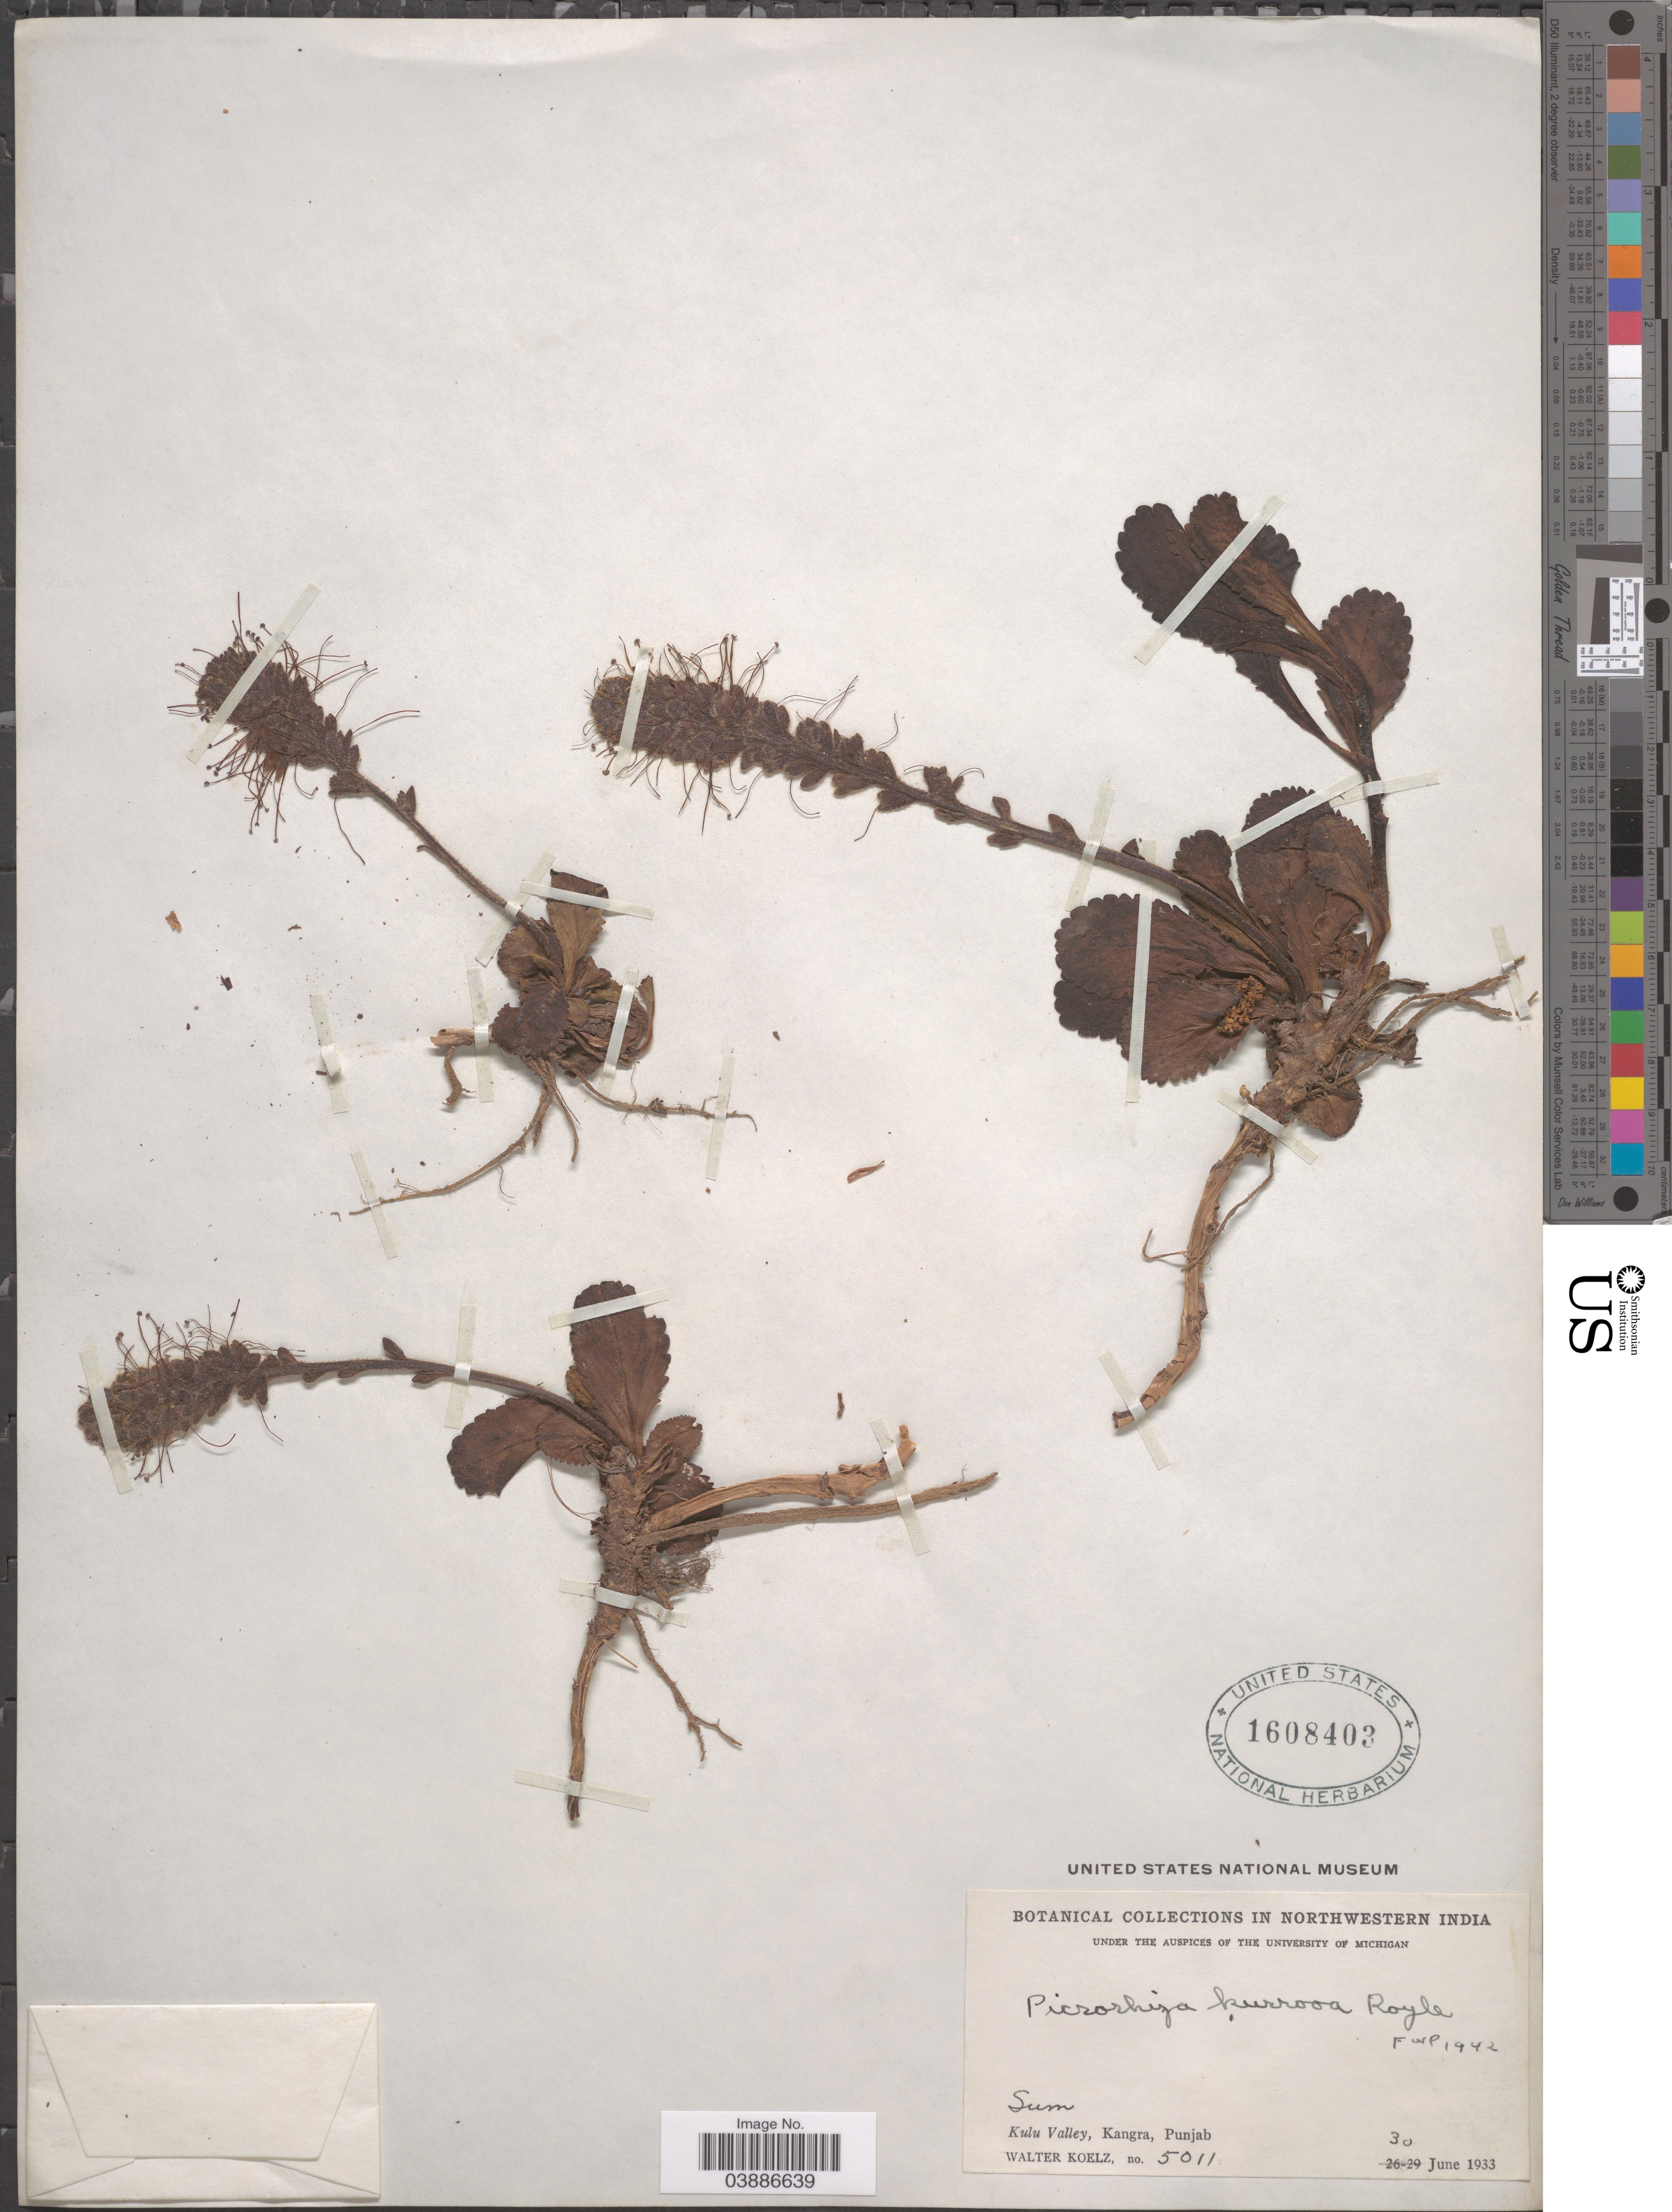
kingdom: Plantae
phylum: Tracheophyta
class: Magnoliopsida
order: Lamiales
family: Plantaginaceae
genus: Picrorhiza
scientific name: Picrorhiza kurrooa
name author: Royle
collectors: W. N. Koelz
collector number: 5011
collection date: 1933-06-30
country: India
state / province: Punjab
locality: Northwestern India. Kulu Valley, Kangra.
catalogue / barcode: US 1608403